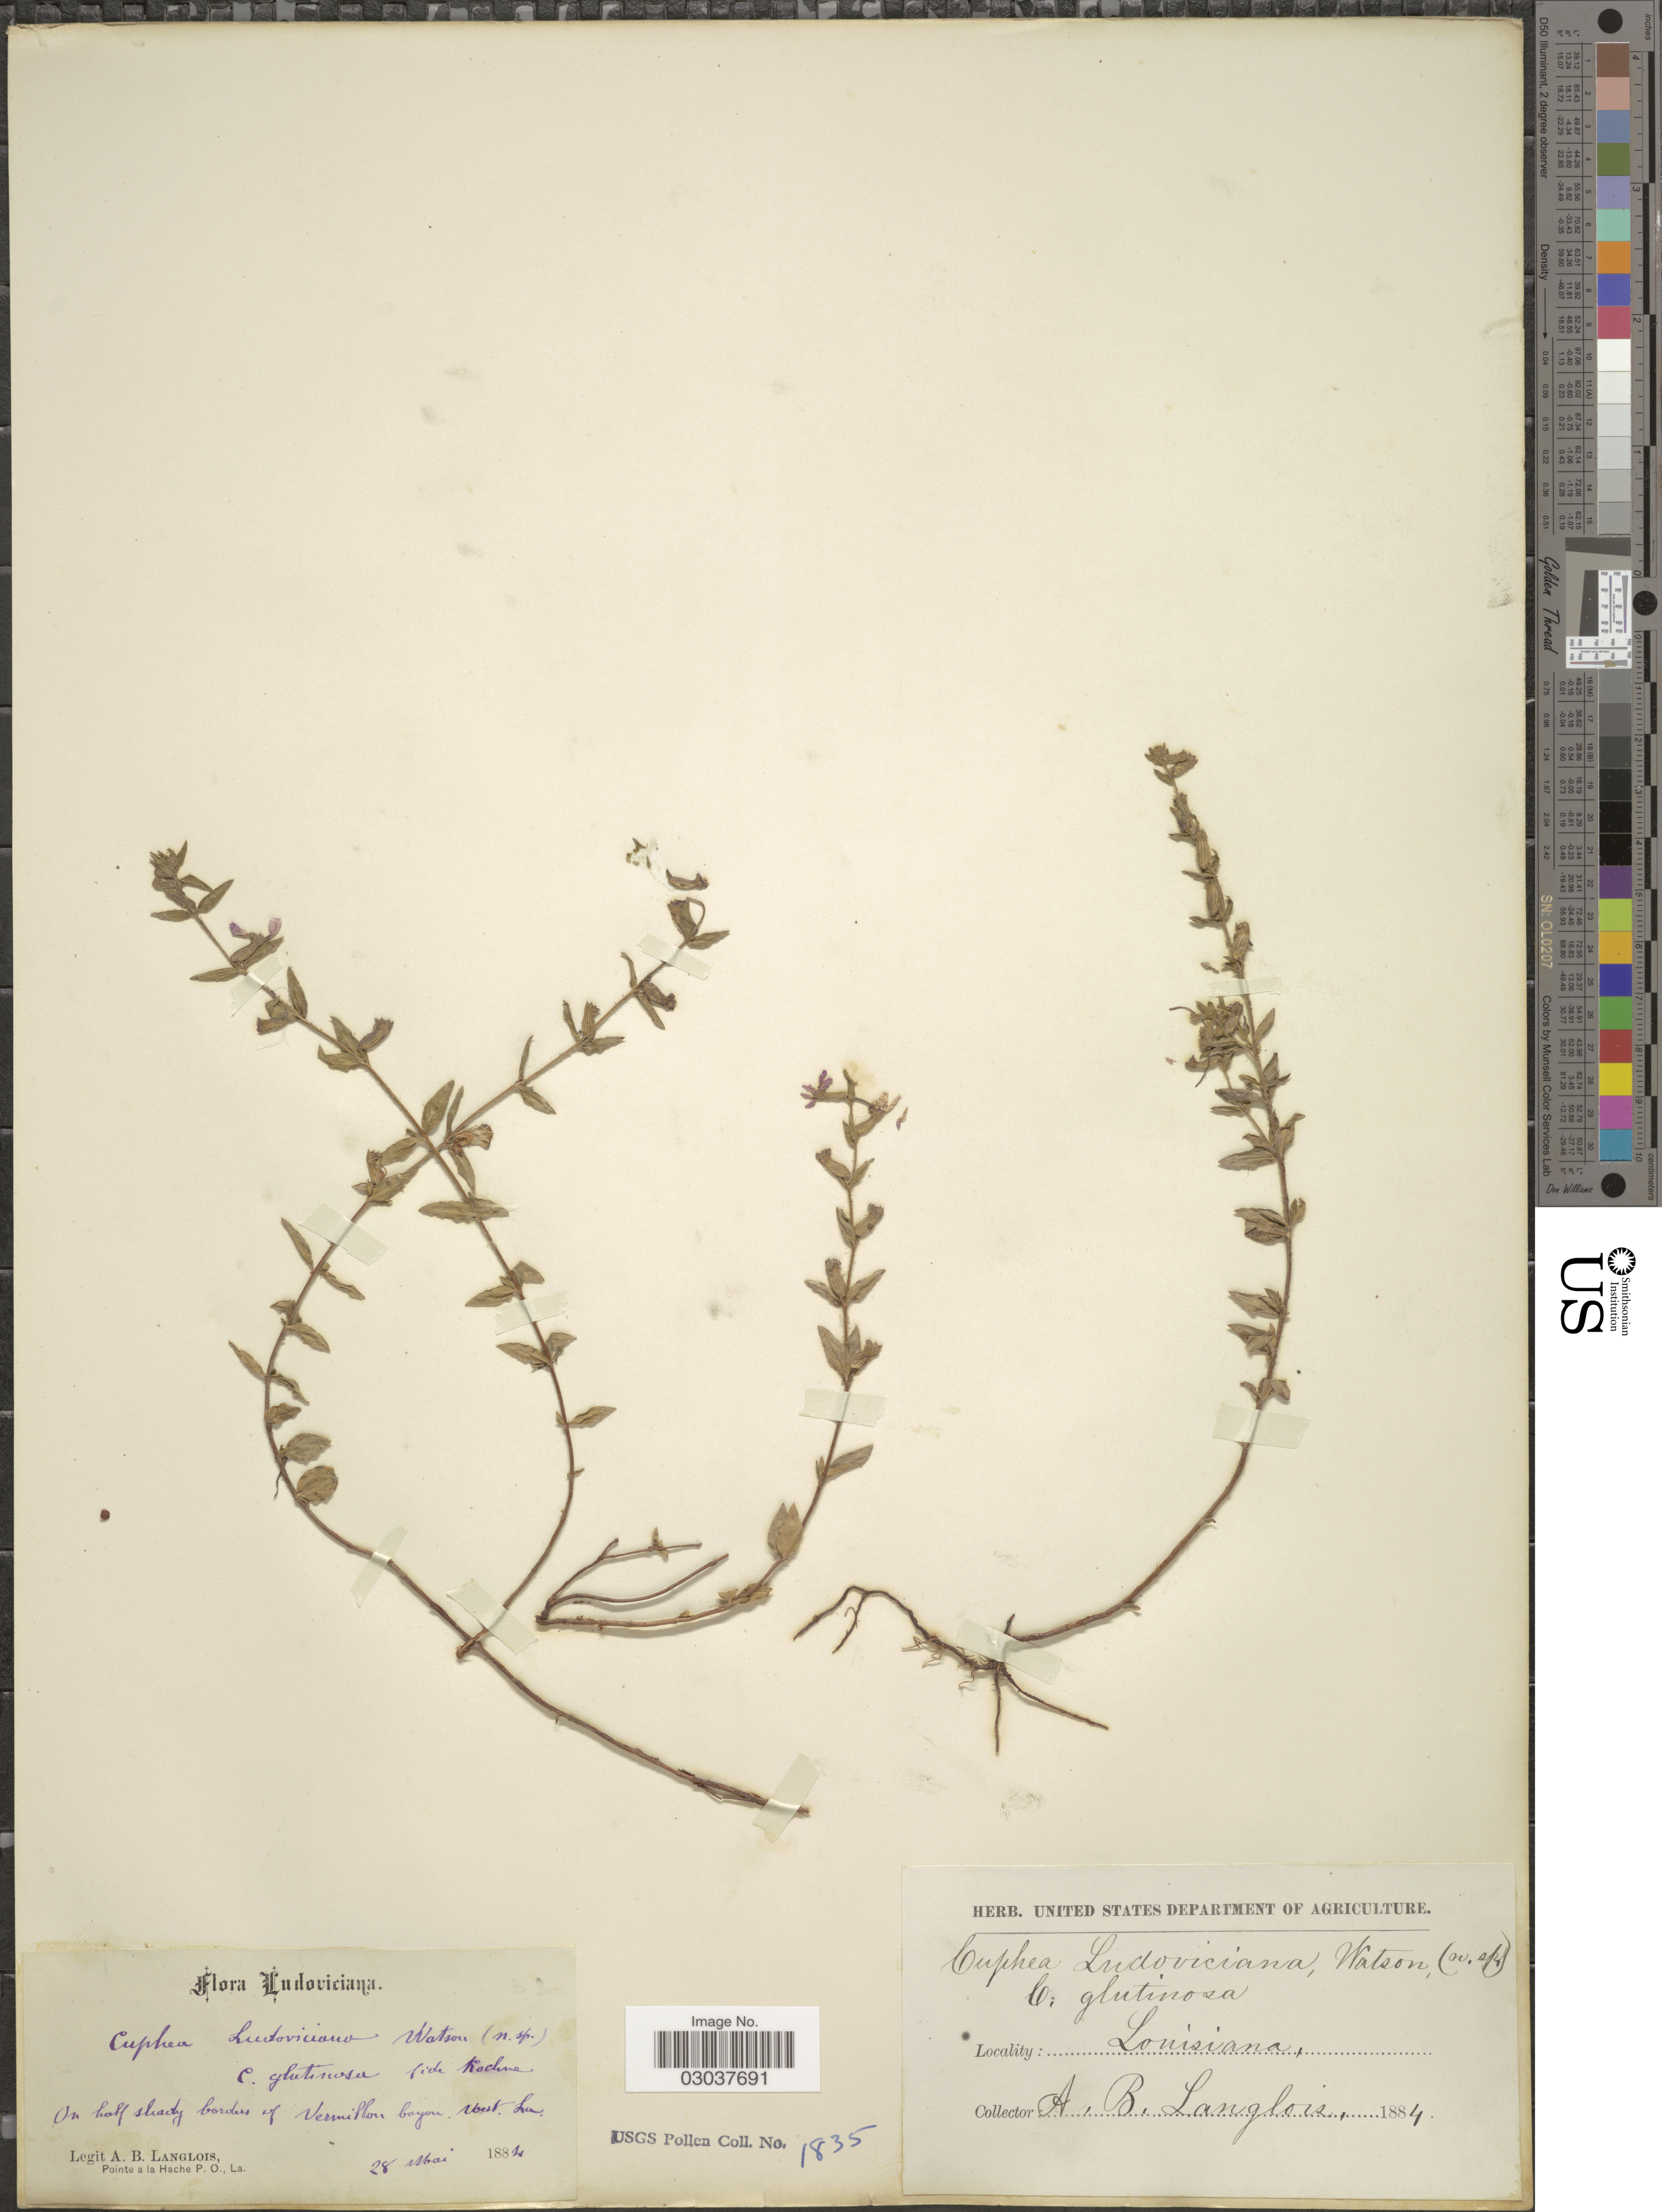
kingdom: Plantae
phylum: Tracheophyta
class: Magnoliopsida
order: Myrtales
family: Lythraceae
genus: Cuphea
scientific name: Cuphea glutinosa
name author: Cham. & Schltdl.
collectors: A. Langlois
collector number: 1835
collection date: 1884-05-28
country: United States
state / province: Louisiana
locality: Ludoviciana. On half shady borders of Vermillon bayou. West La.